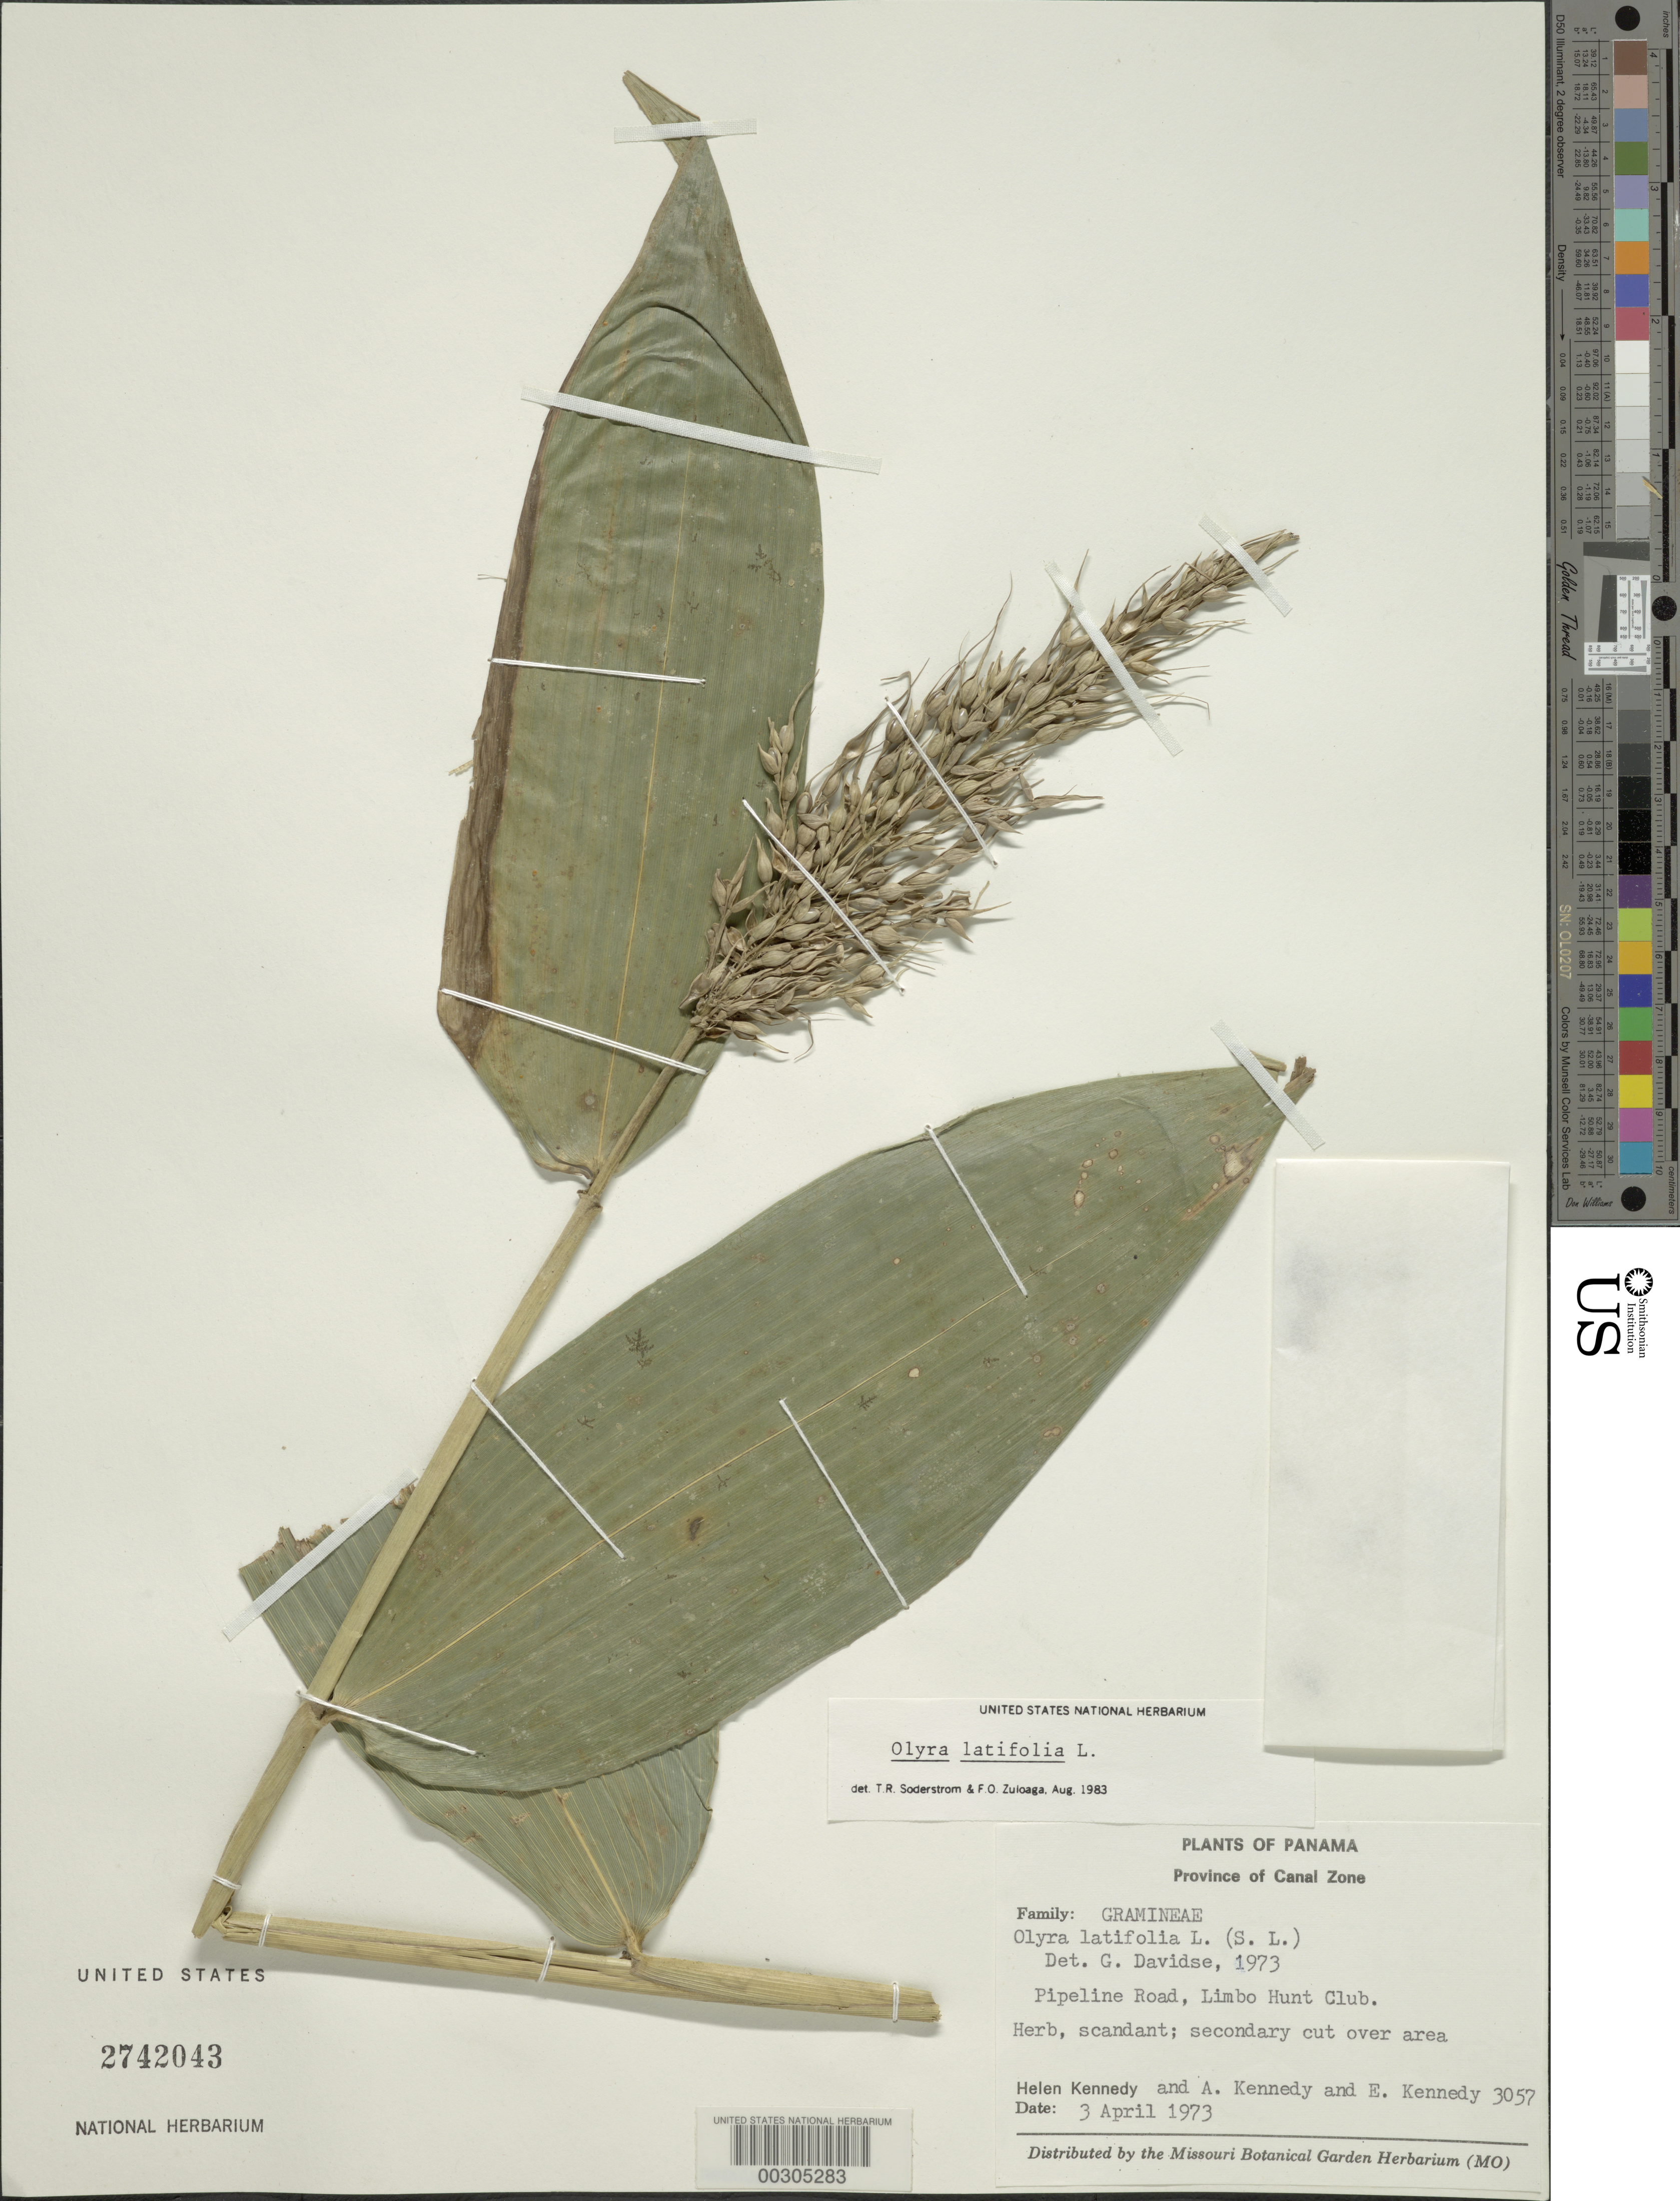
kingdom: Plantae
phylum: Tracheophyta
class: Liliopsida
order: Poales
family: Poaceae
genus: Olyra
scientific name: Olyra latifolia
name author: L.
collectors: H. Kennedy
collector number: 3057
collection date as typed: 03 Apr 1973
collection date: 1973-04-03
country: Panama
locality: Limbo Hunt Club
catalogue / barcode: US 2742043